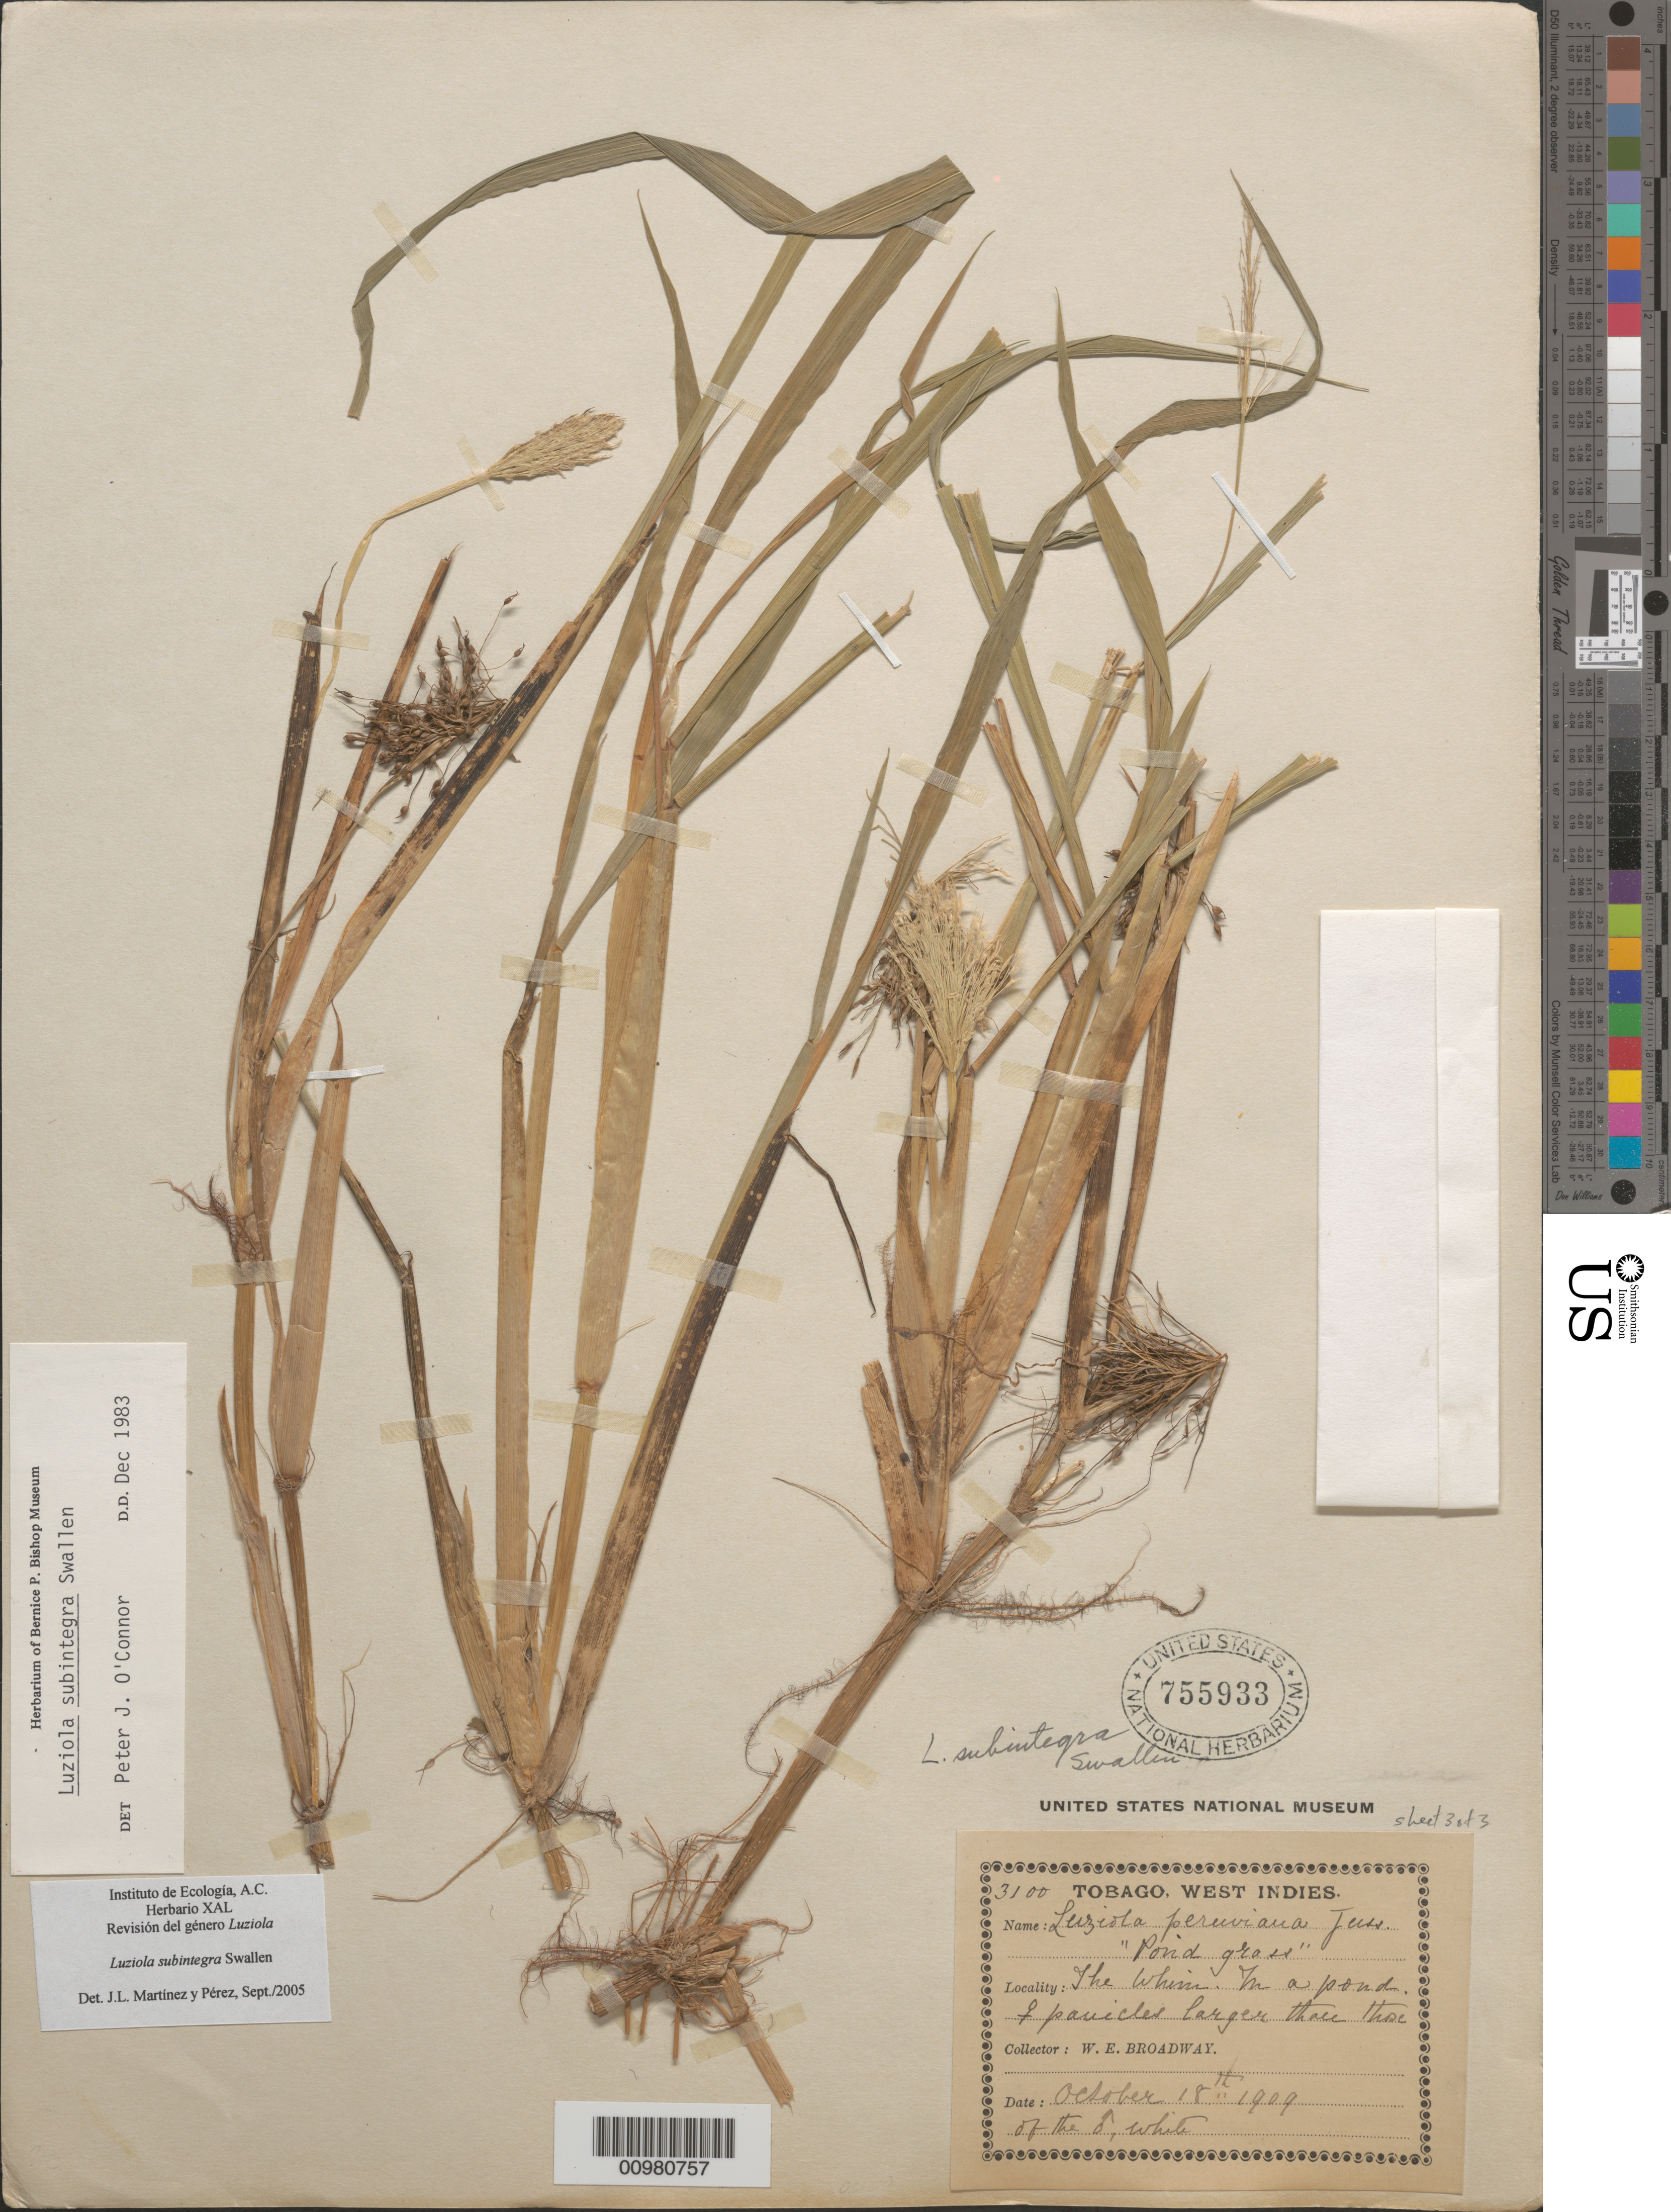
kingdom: Plantae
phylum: Tracheophyta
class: Liliopsida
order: Poales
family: Poaceae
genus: Luziola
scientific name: Luziola subintegra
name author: Swallen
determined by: Martinez Perez, J. L.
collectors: W. E. Broadway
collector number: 3100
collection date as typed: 18 Oct 1909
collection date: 1909-10-18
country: Trinidad and Tobago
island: Tobago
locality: The Whins.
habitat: In a pond.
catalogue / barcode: US 755933